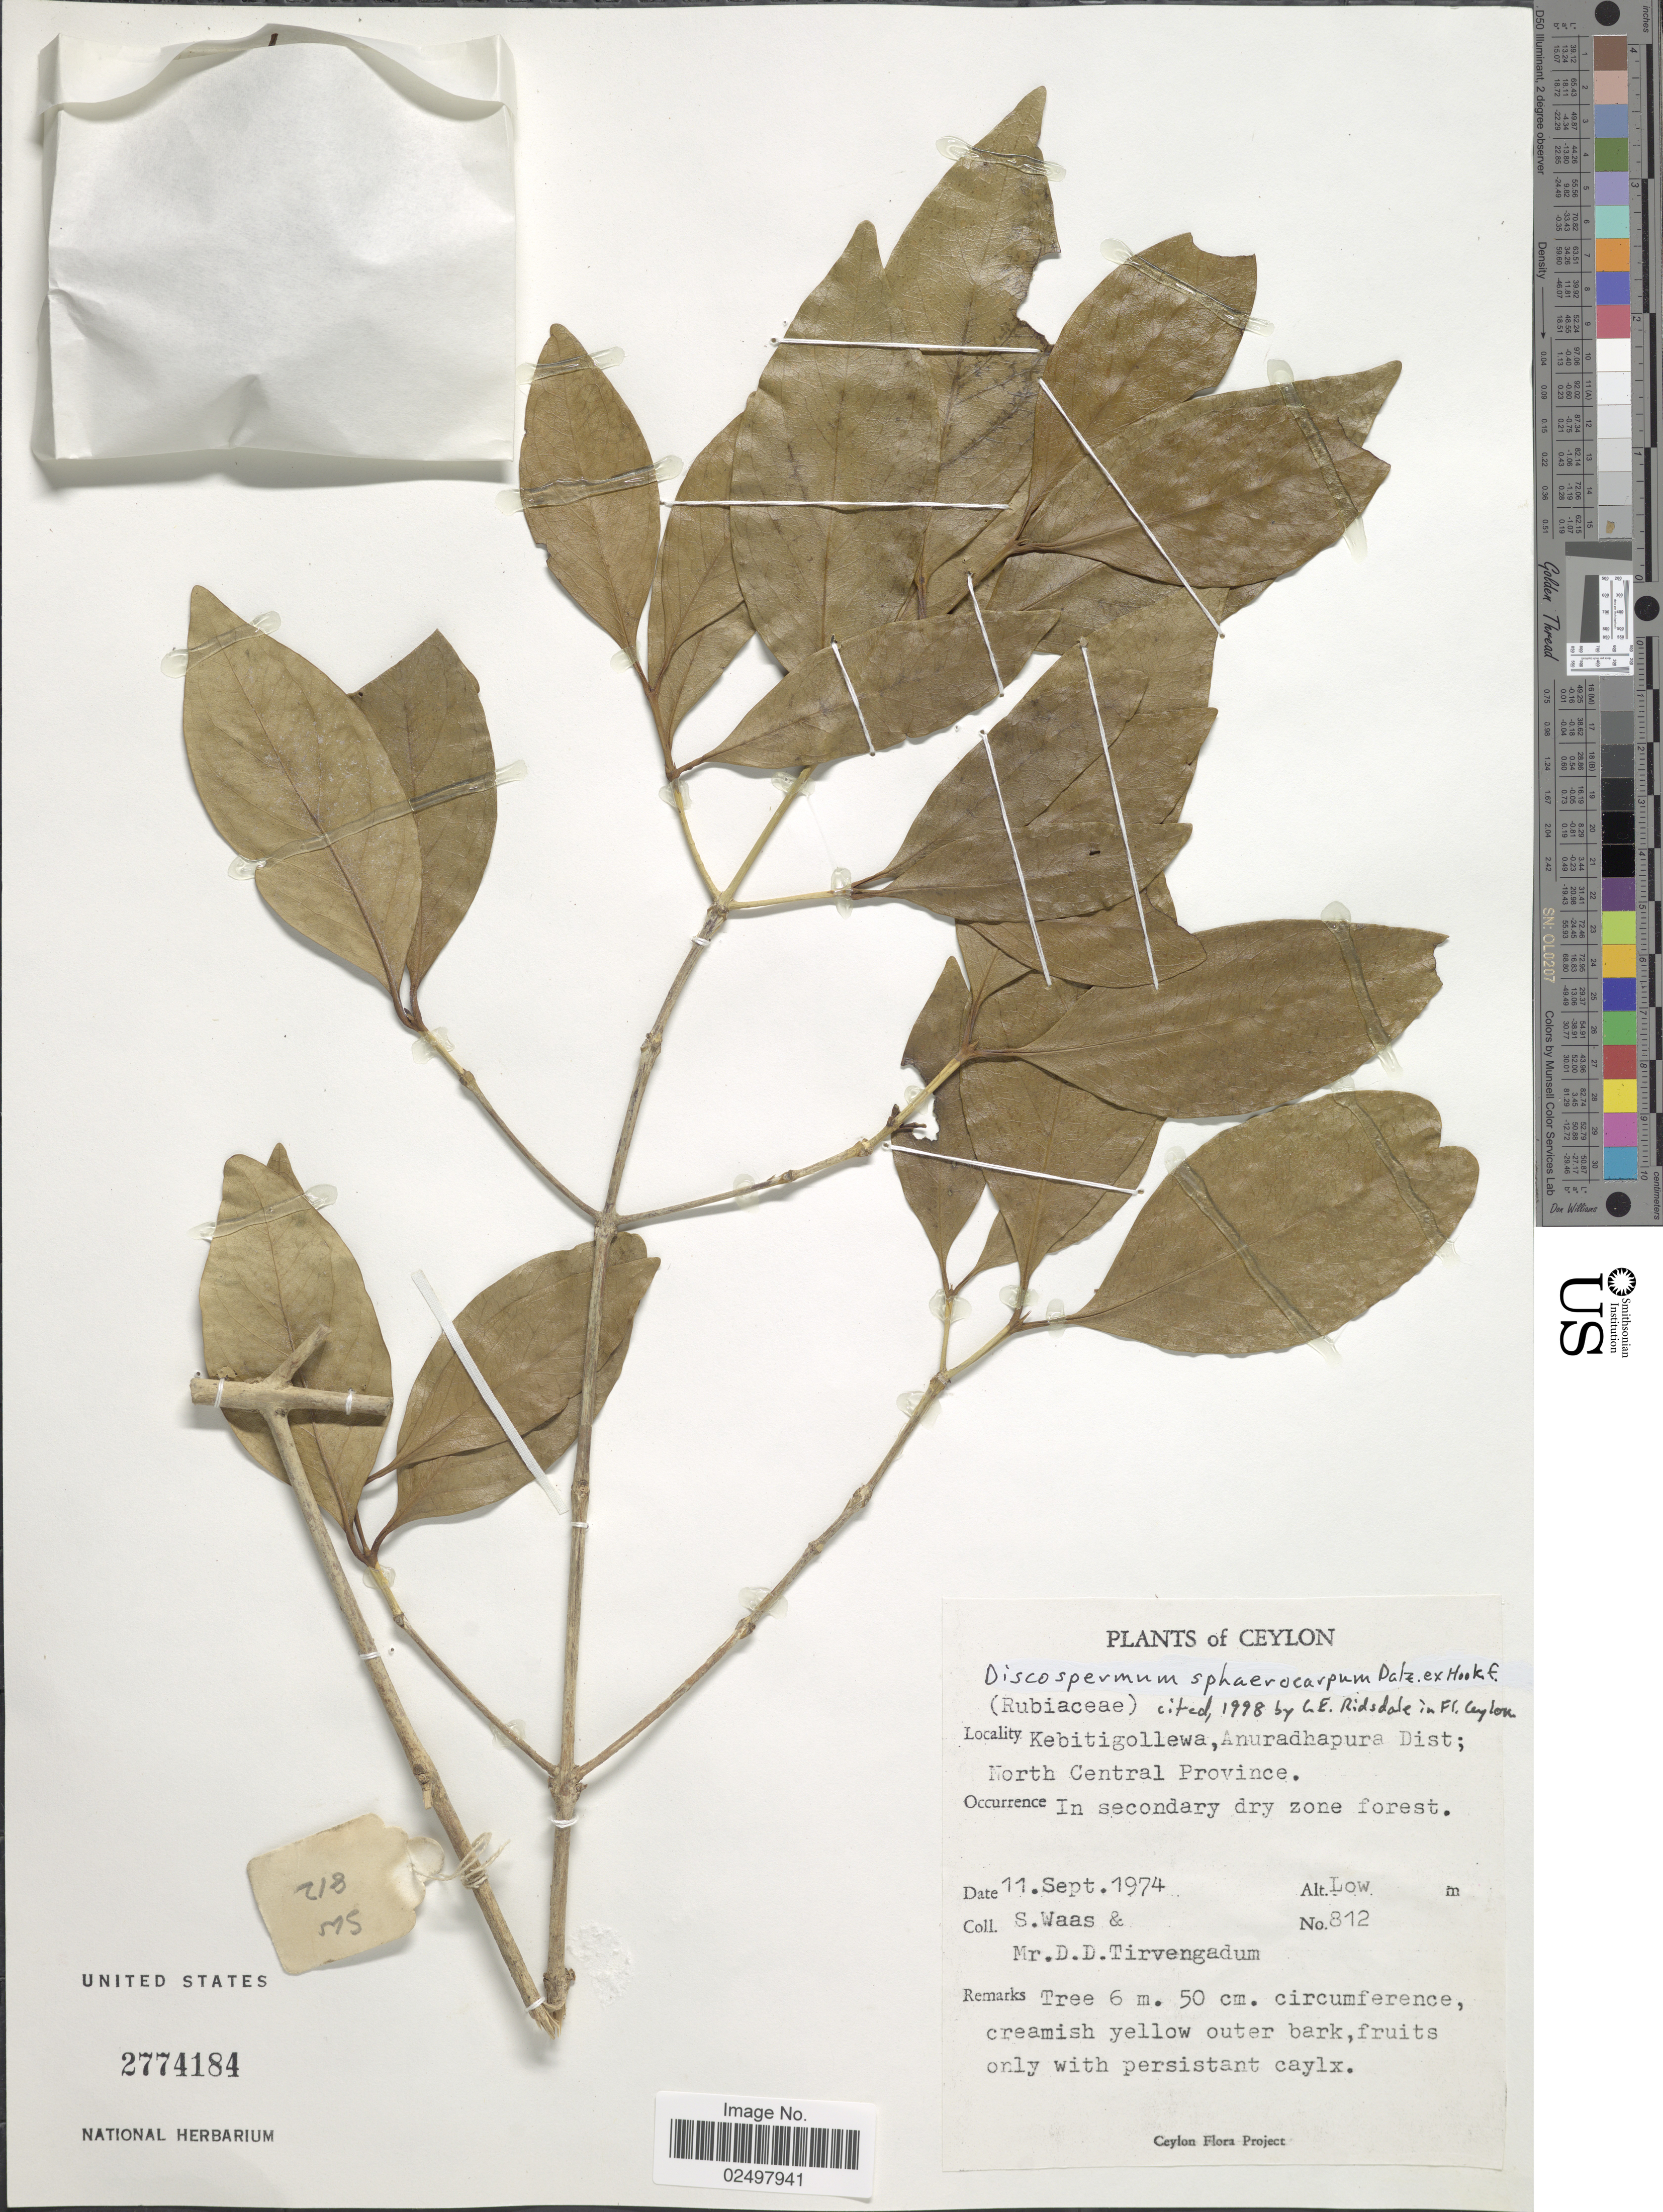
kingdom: Plantae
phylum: Tracheophyta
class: Magnoliopsida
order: Gentianales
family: Rubiaceae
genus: Discospermum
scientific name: Discospermum sphaerocarpum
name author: Dalzell ex Hook. f.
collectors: S. Waas & D. Tirvengadum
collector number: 812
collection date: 1974-09-11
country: Sri Lanka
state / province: North Central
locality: Ceylon, Kebitigollewa, Anuradhapura Dist., in secondary dry zone forest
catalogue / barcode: US 2774184